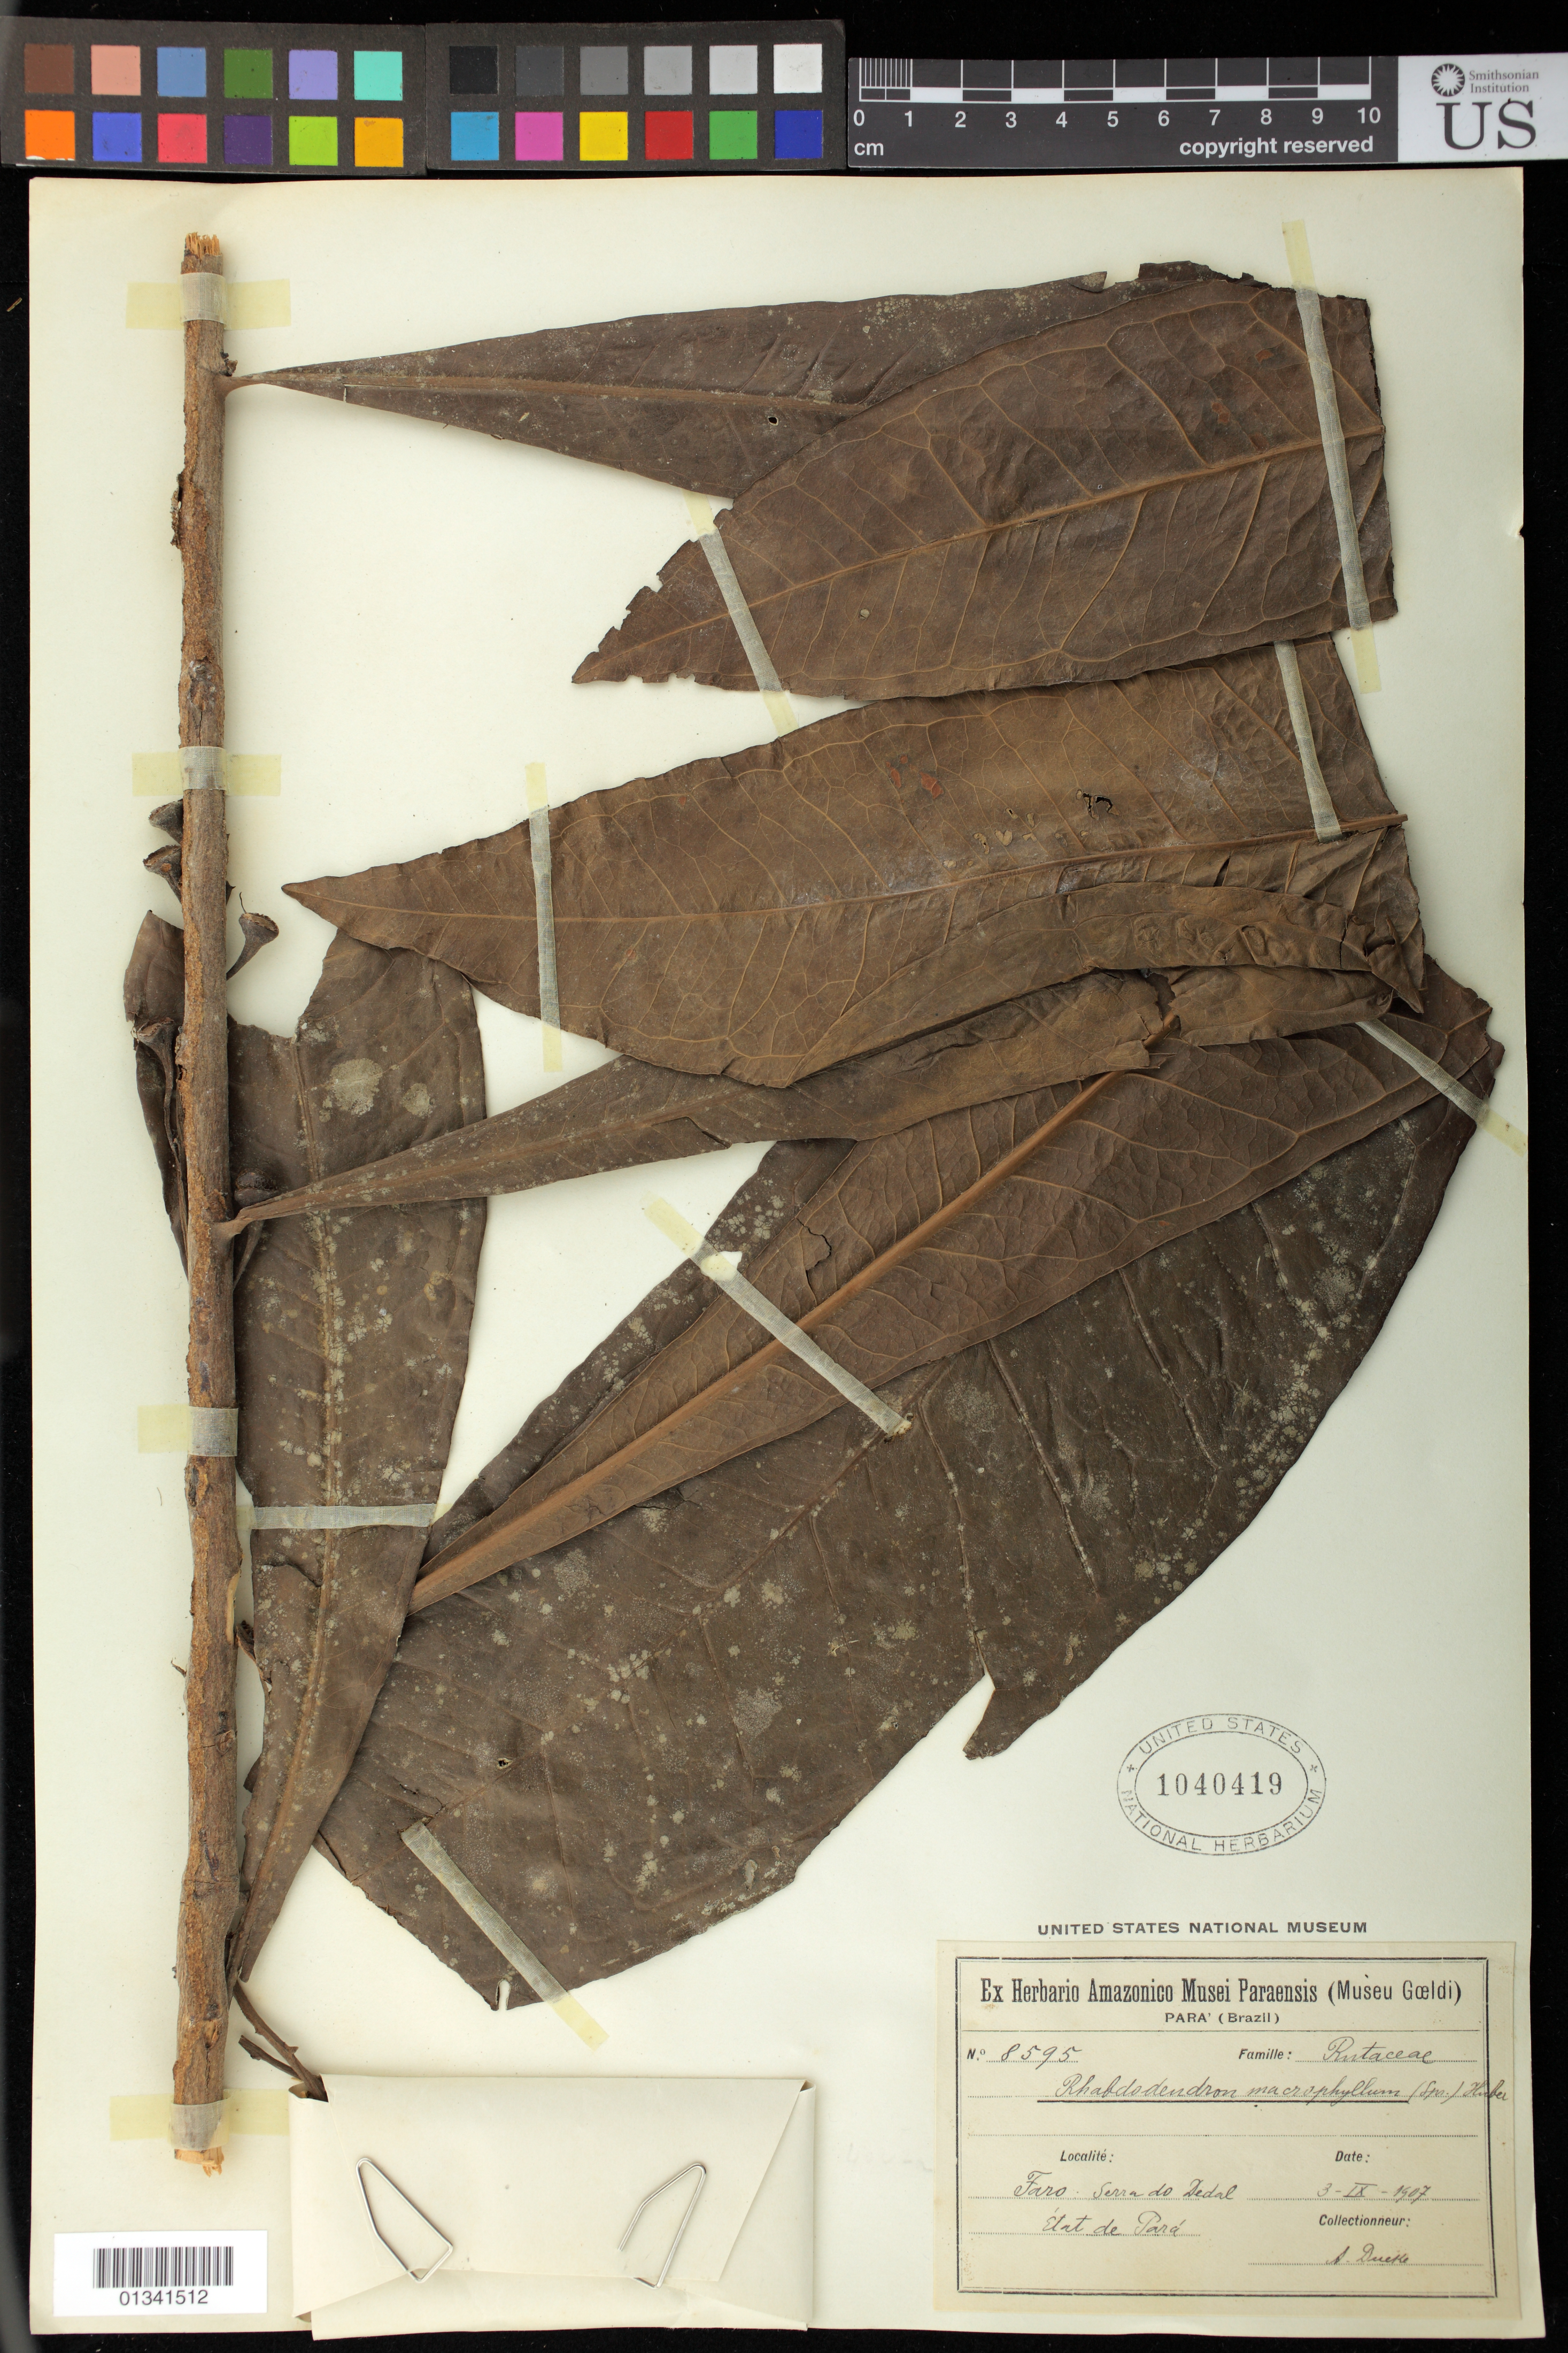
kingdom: Plantae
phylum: Tracheophyta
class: Magnoliopsida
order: Caryophyllales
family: Rhabdodendraceae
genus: Rhabdodendron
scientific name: Rhabdodendron macrophyllum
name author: (Spruce ex Benth.) Huber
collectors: A. Ducke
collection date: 1907-09-03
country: Brazil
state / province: Pará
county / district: Faro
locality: Serra do Dedal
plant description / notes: MG 8595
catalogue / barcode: US 1040419